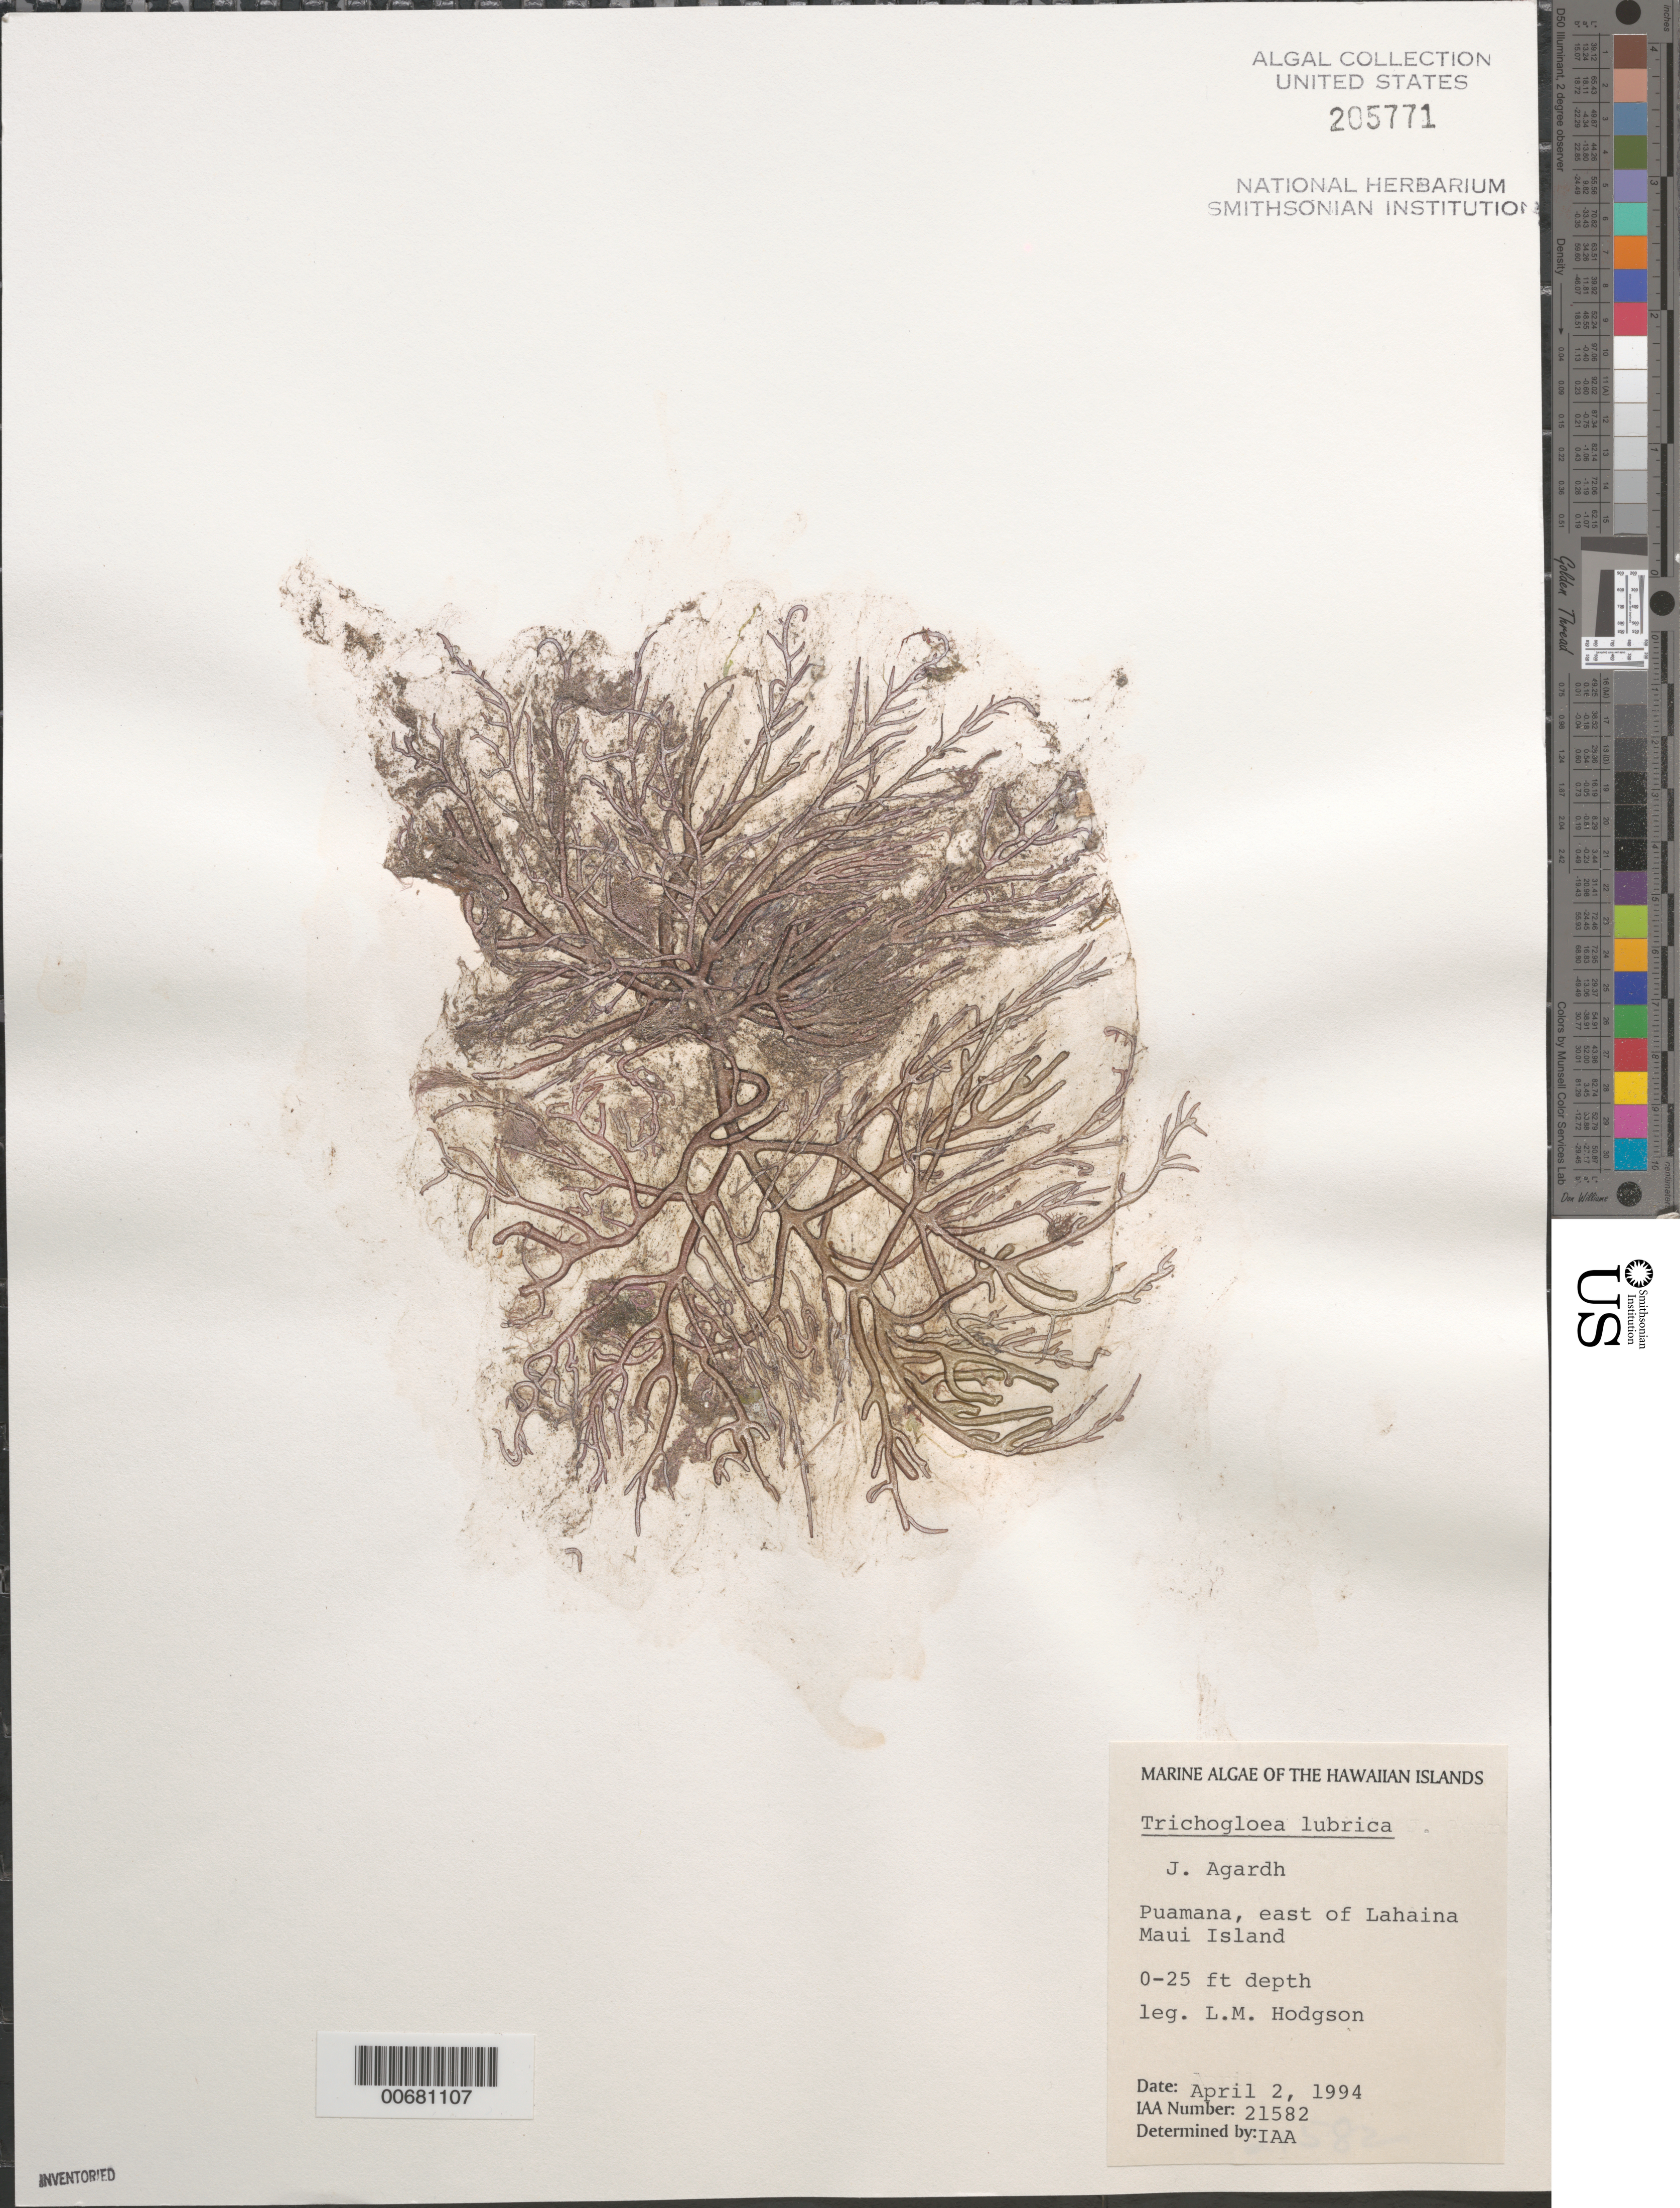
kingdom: Plantae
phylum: Rhodophyta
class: Florideophyceae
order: Nemaliales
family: Liagoraceae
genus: Trichogloea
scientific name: Trichogloea lubrica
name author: J. Agardh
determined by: Abbott, Isabella A.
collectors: L. M. Hodgson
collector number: IAA 21582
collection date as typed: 02 Apr 1994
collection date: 1994-04-02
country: United States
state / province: Hawaii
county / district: Maui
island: Maui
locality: Ma'alaea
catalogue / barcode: US 205771